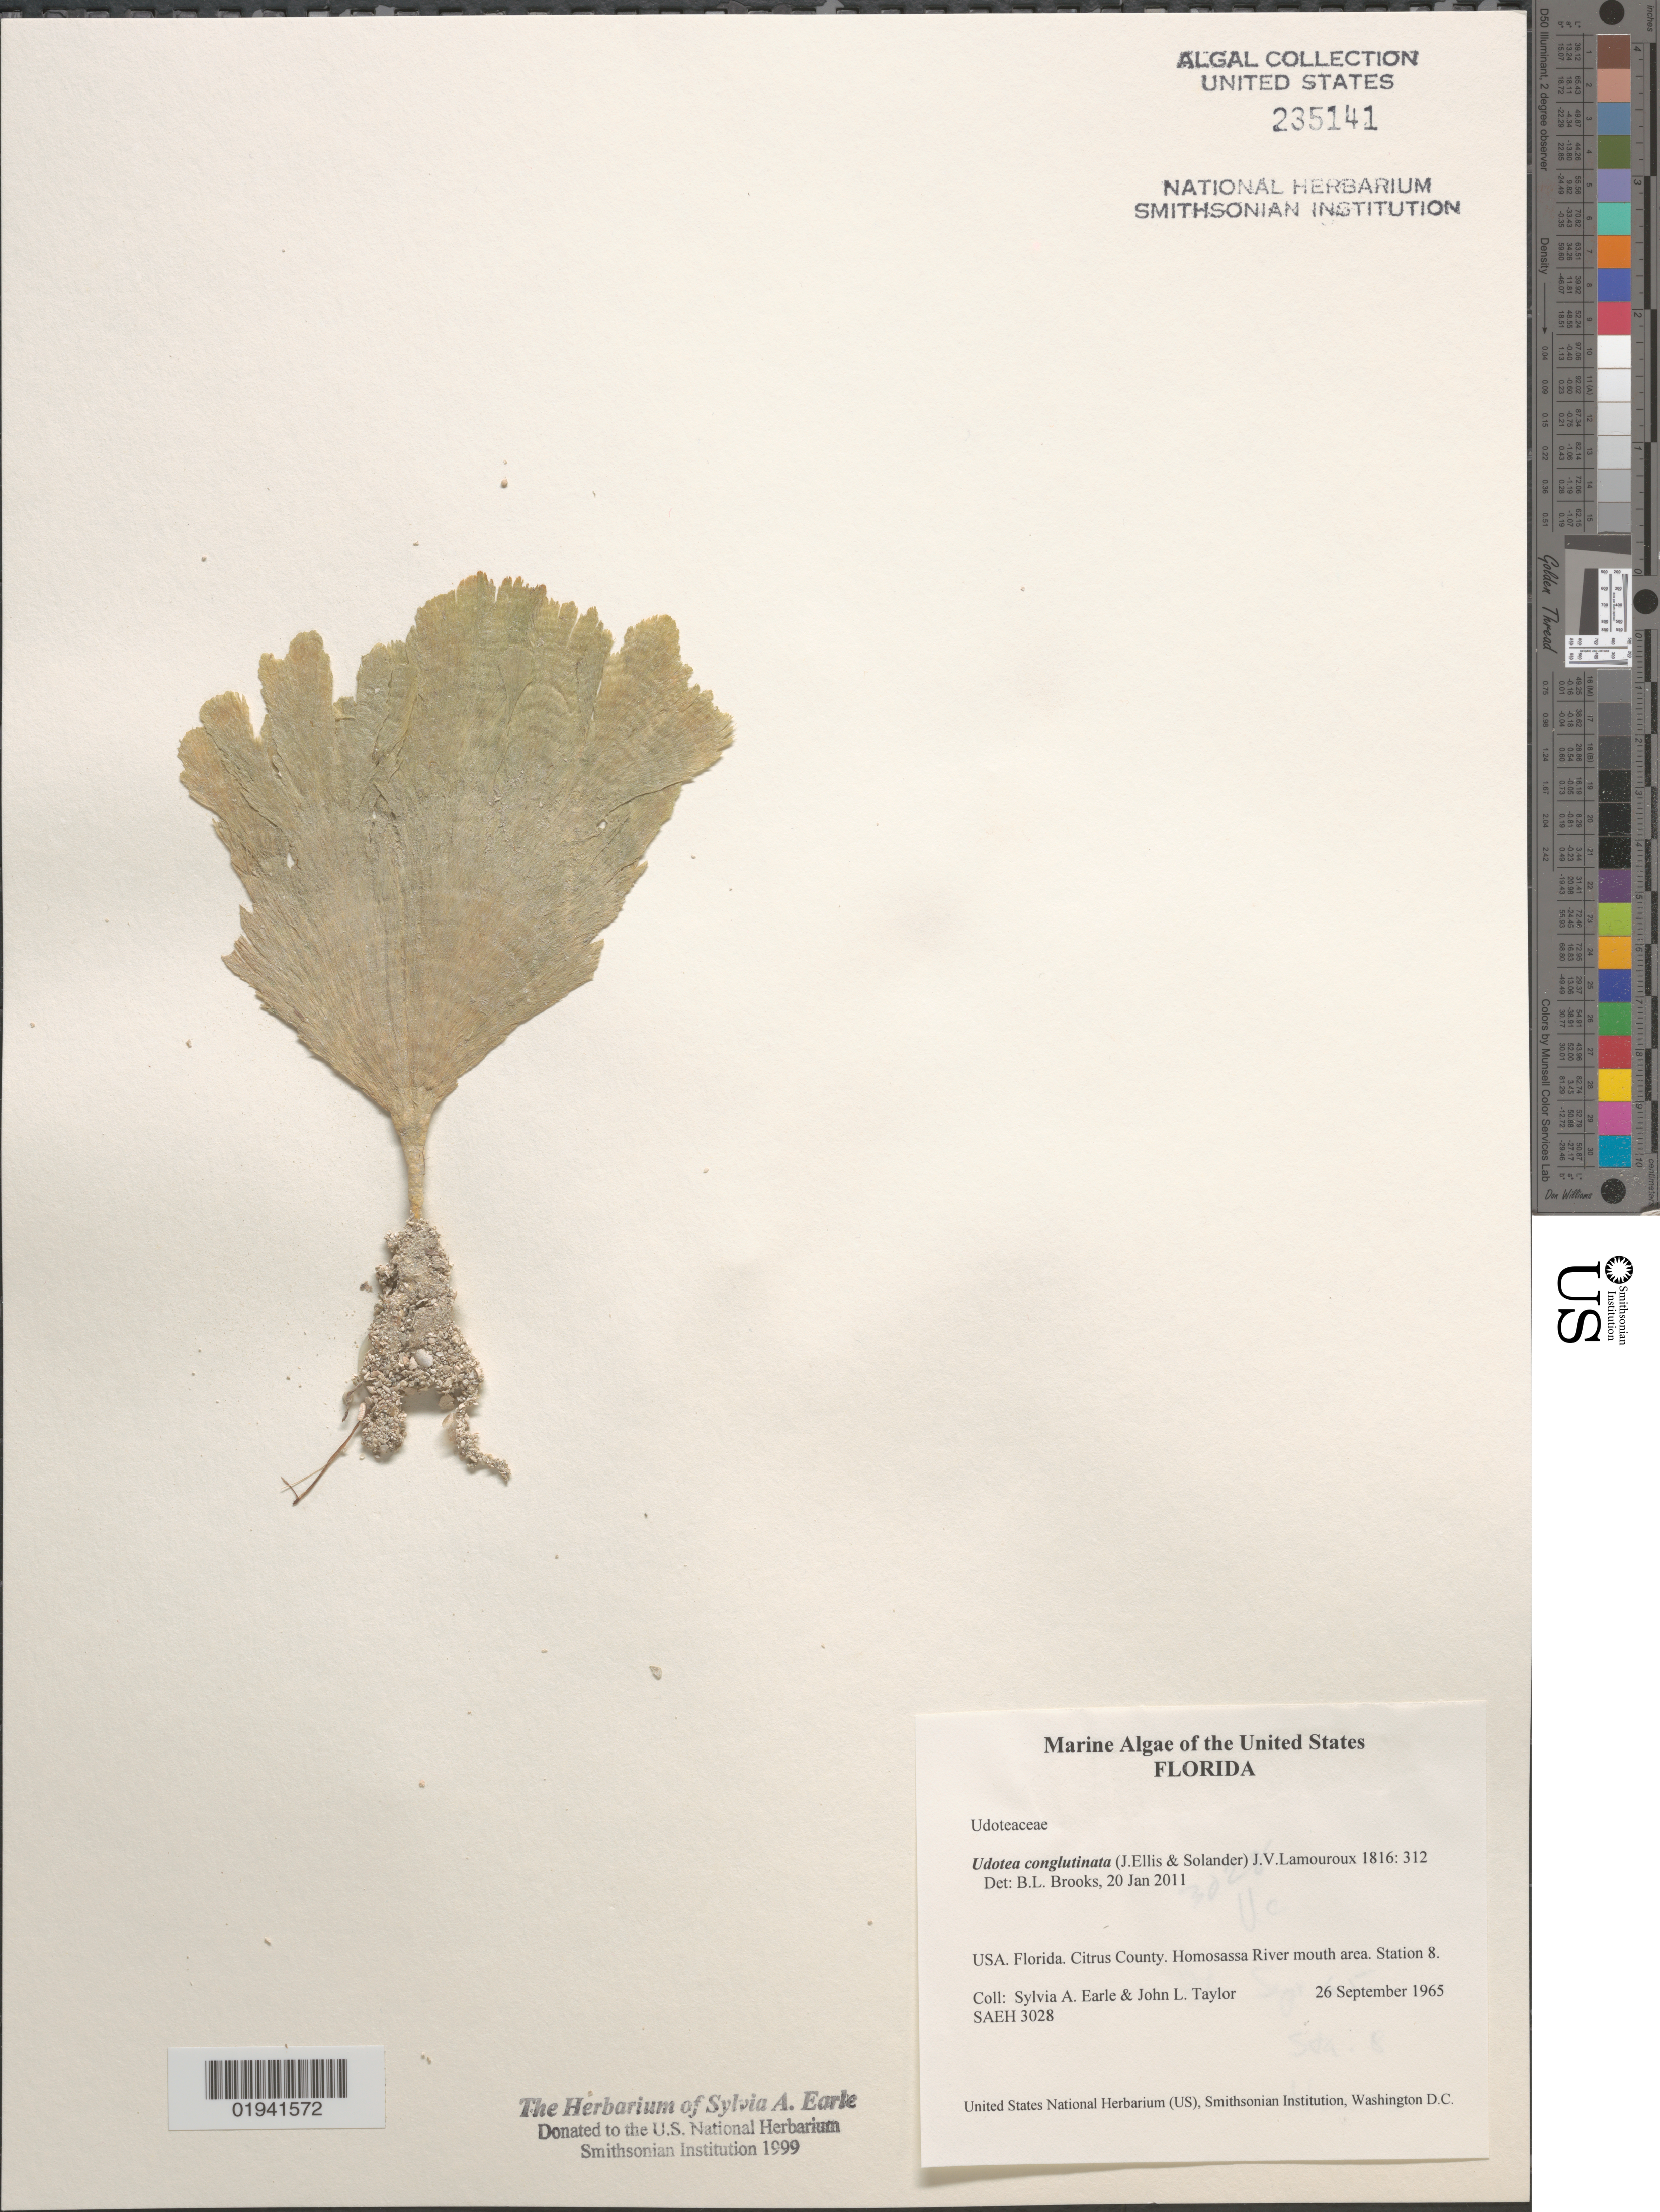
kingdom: Plantae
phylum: Chlorophyta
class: Ulvophyceae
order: Bryopsidales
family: Udoteaceae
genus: Udotea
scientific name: Udotea conglutinata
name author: (Ellis & Sol.) J.V.Lamouroux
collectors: S. A. Earle & J. L. Taylor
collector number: SAEH3028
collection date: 1965-09-26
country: United States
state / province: Florida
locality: Citrus County. Homosassa River mouth area. Station 8.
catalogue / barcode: US 235141